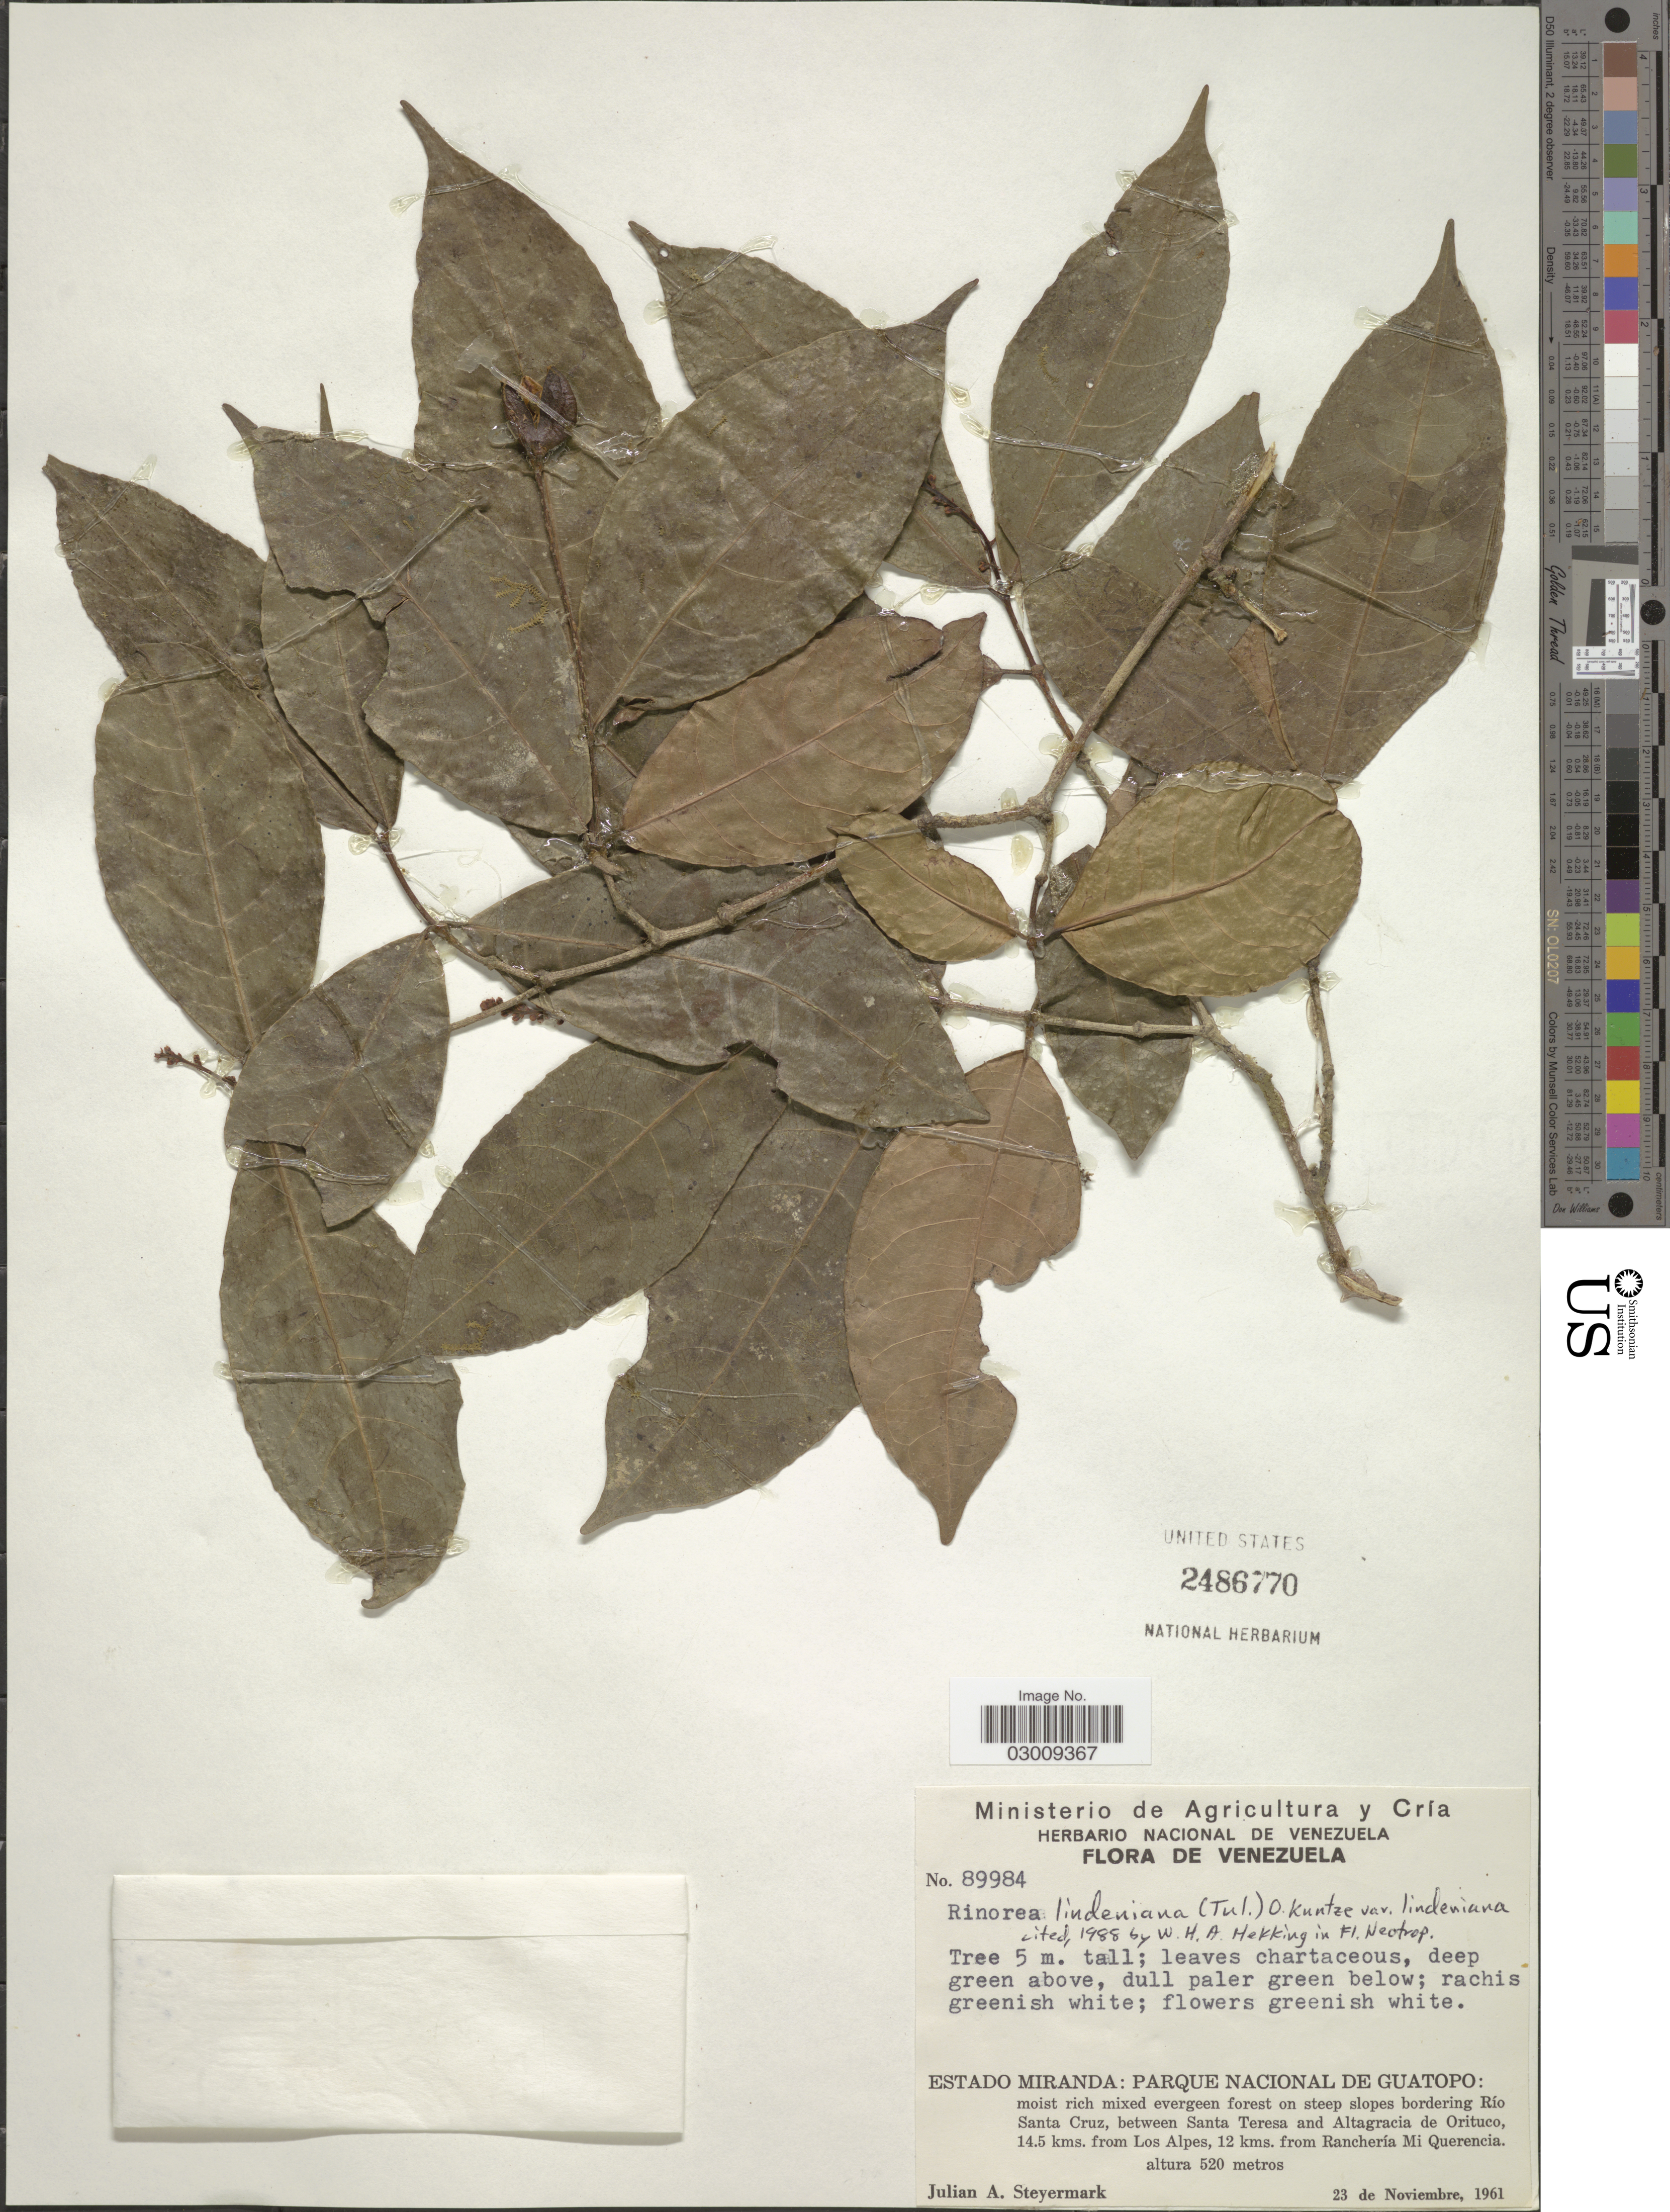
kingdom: Plantae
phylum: Tracheophyta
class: Magnoliopsida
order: Malpighiales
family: Violaceae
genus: Rinorea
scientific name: Rinorea lindeniana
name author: (Tul.) Kuntze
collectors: J. Steyermark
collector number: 89984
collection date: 1961-11-23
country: Venezuela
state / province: Miranda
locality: Parque Nacional de Guatopo: on steep slopes bordering Río Santa Cruz, between Santa Teresa and Altagracia de Orituco, 14.5 kms. from Los Alpes, 12 kms. from Ranchería Mi Querencia.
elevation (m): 520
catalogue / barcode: US 2486770